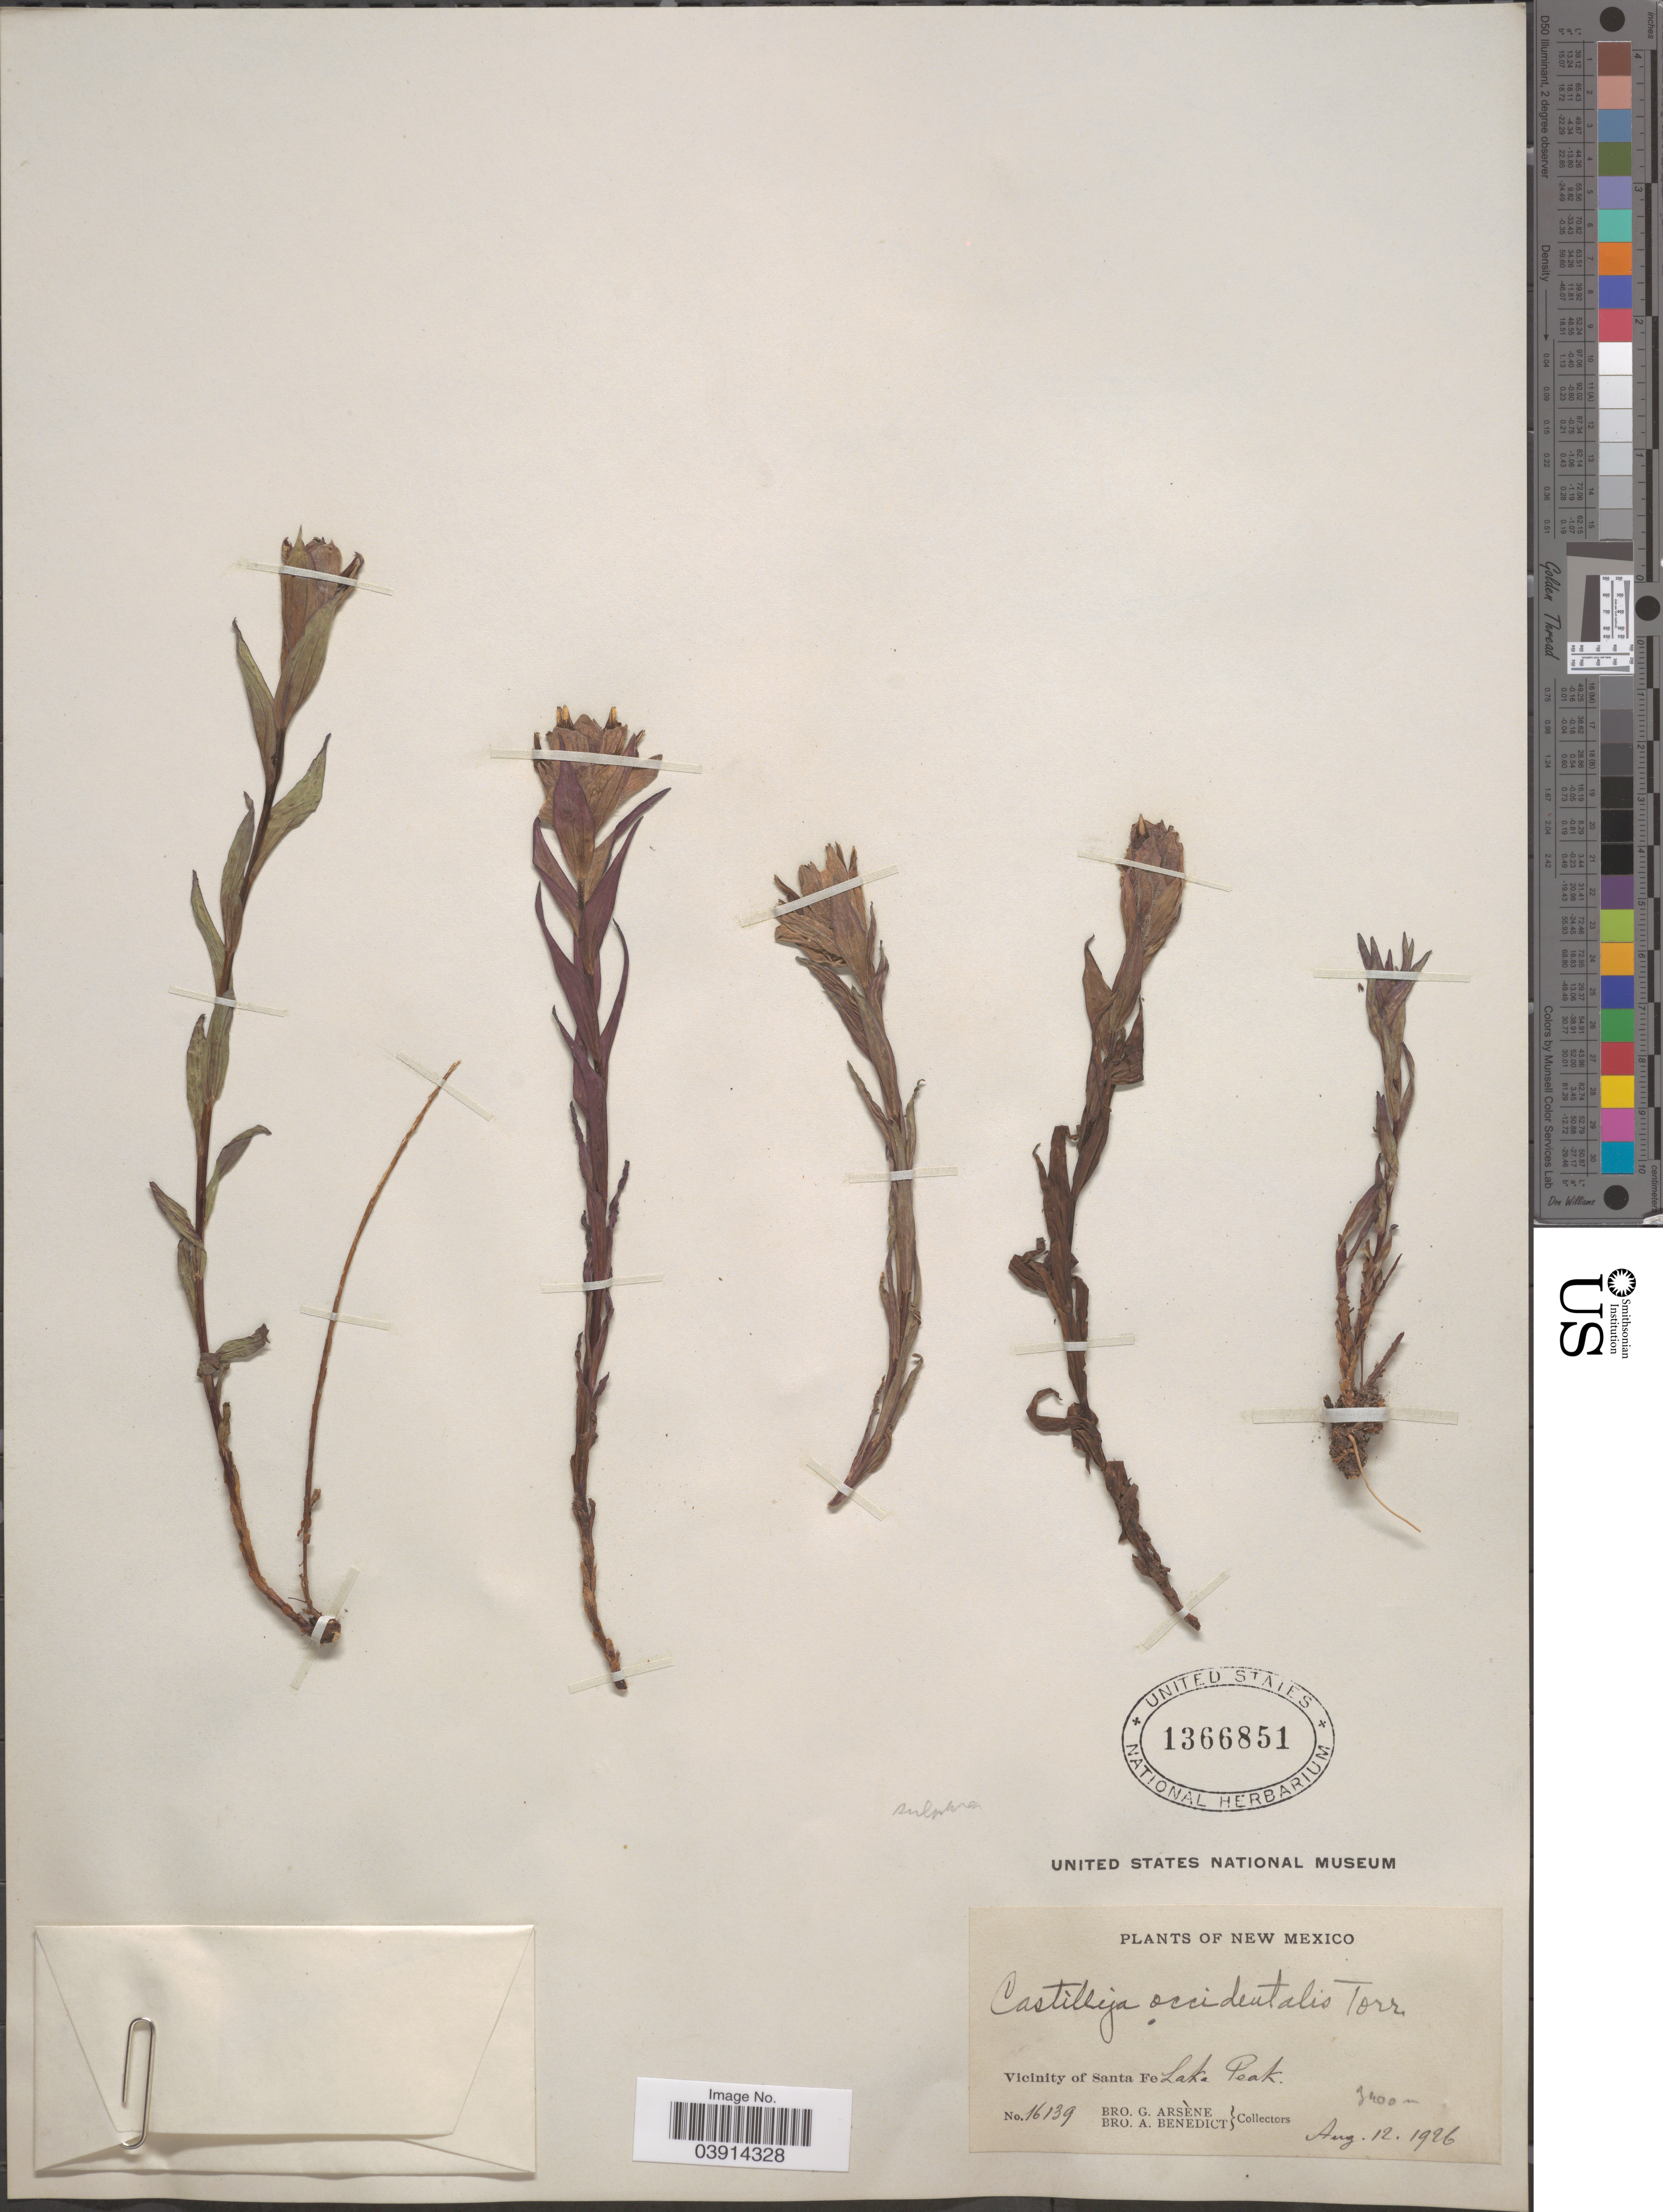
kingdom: Plantae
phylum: Tracheophyta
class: Magnoliopsida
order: Lamiales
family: Orobanchaceae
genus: Castilleja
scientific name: Castilleja sulphurea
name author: Rydb.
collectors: Bro. G. Arsène & Bro. A. Benedict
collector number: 16139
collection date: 1926-08-12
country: United States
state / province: New Mexico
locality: Vicinity of Santa Fe Lake Peak.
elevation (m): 3400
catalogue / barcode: US 1366851